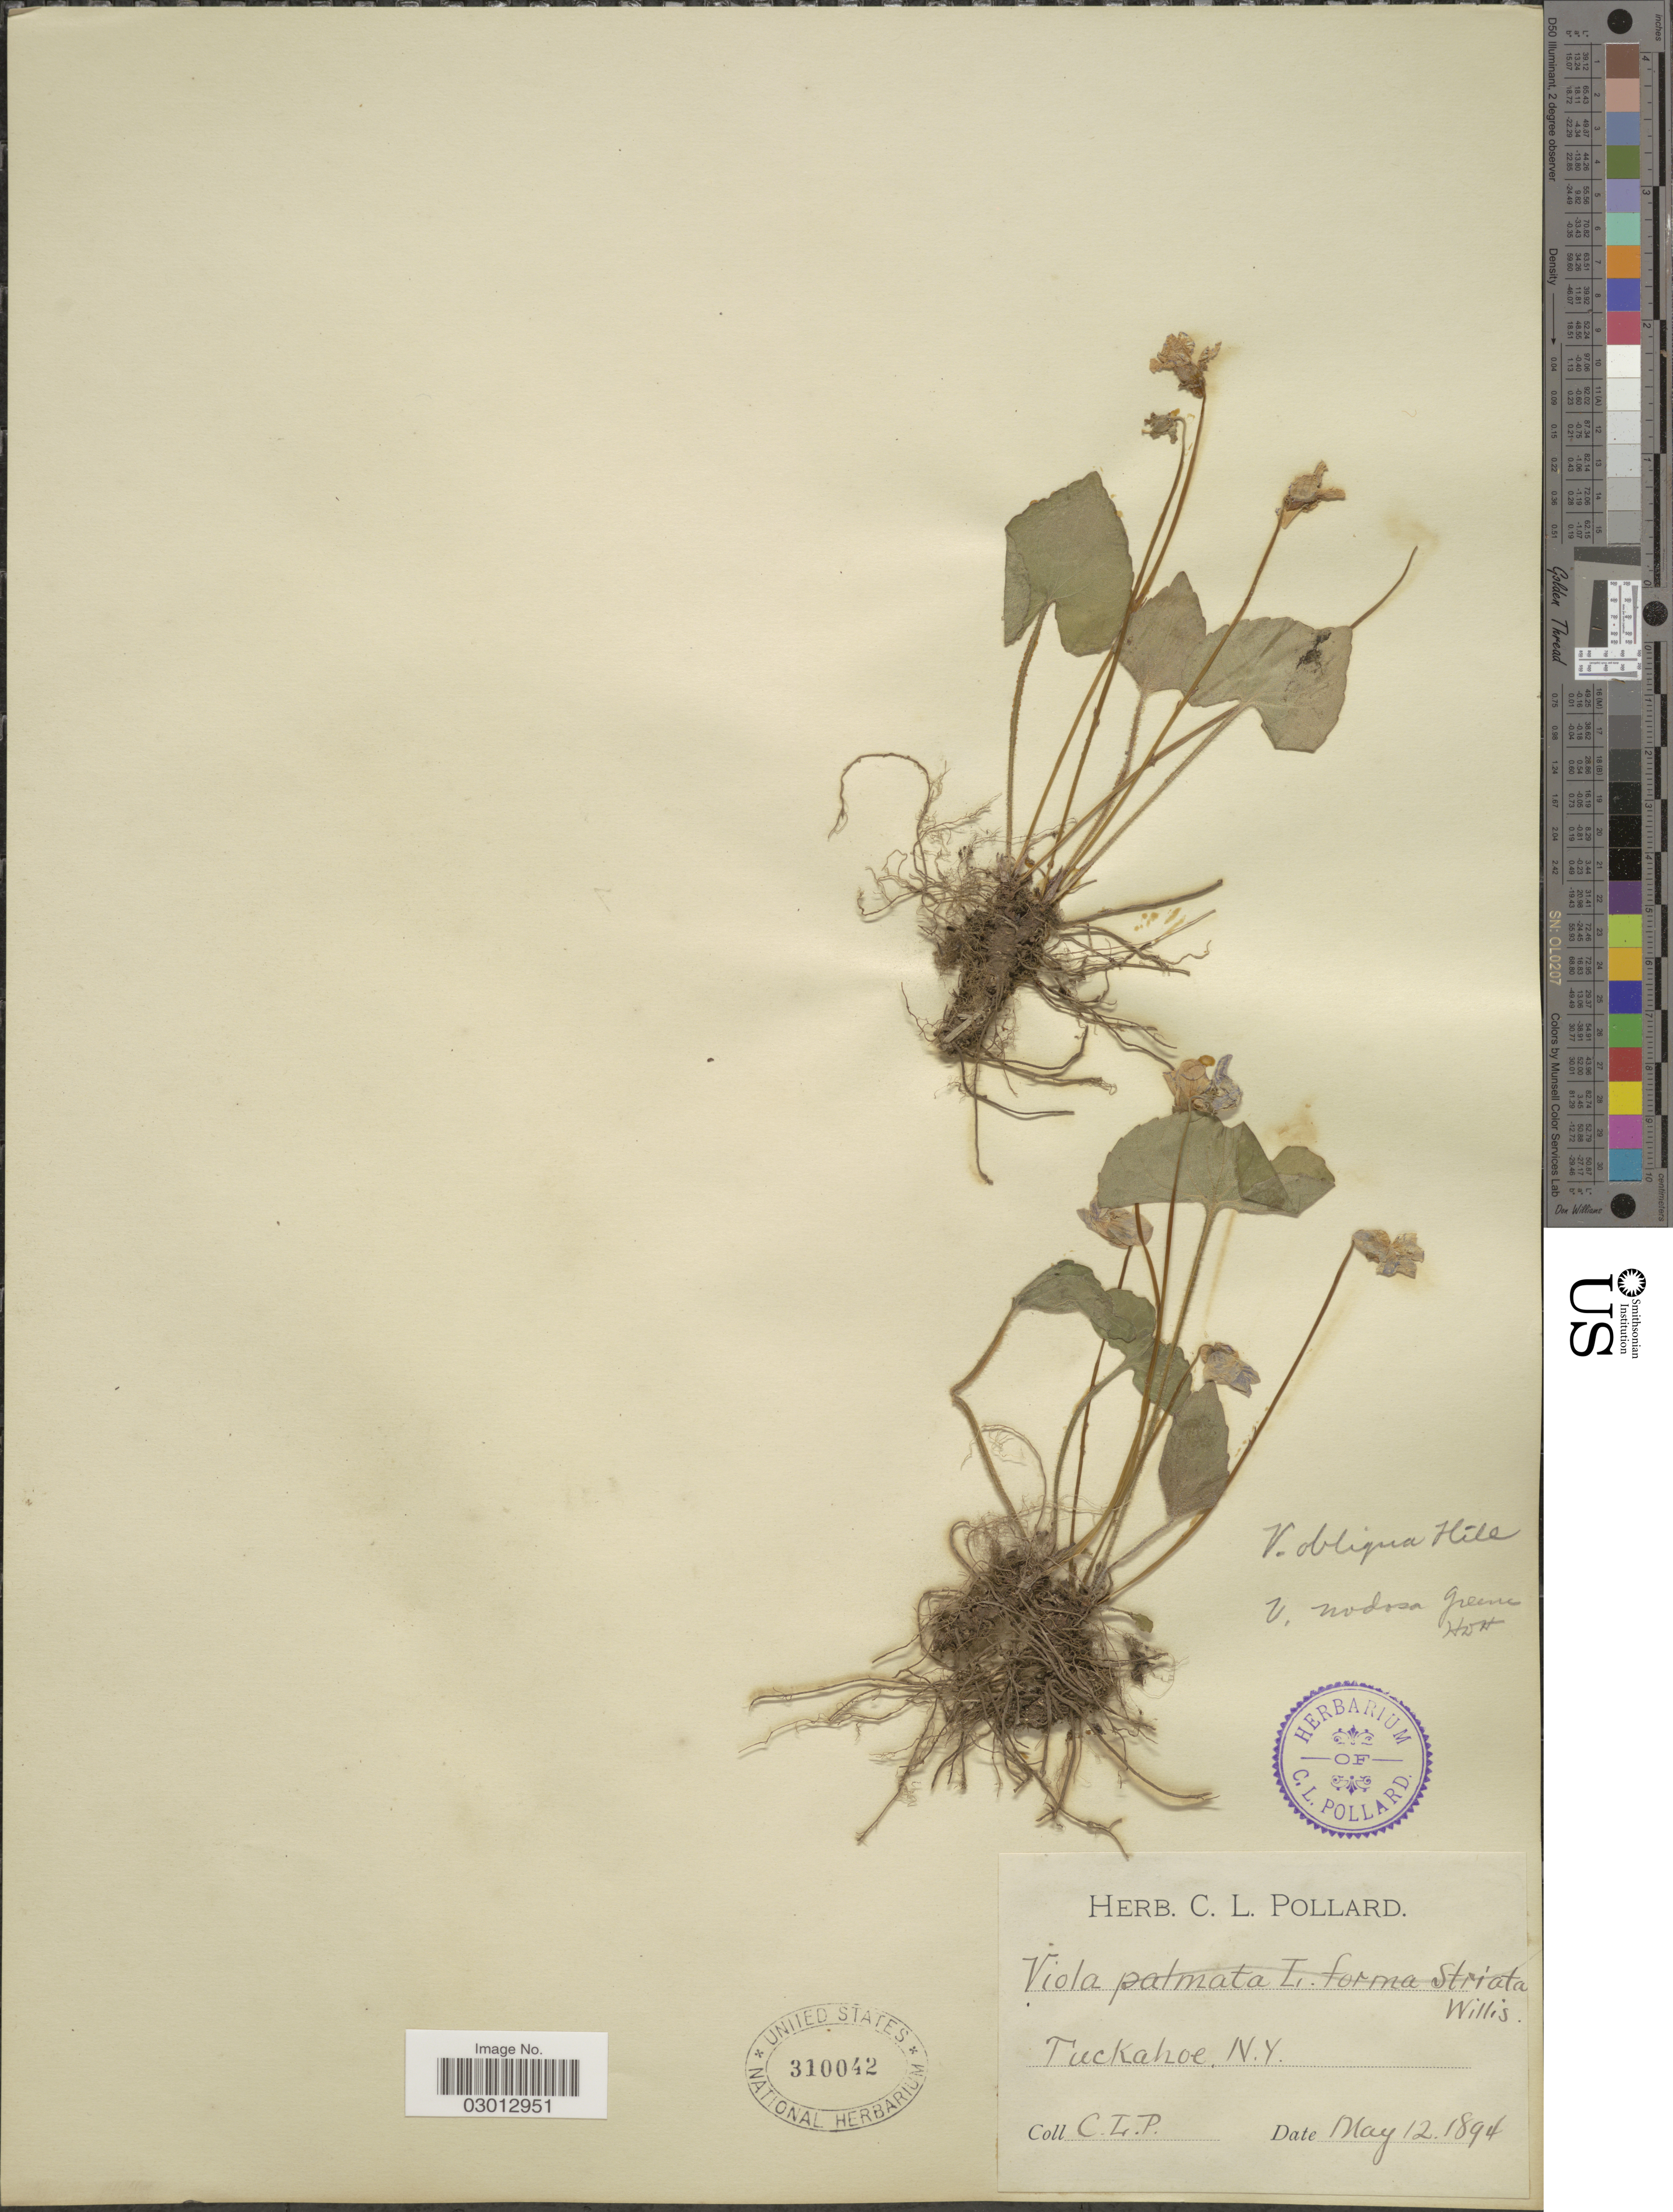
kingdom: Plantae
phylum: Tracheophyta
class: Magnoliopsida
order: Malpighiales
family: Violaceae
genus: Viola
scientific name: Viola papilionacea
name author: Pursh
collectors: C. L. Pollard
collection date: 1894-05-12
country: United States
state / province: New York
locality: Tuckahoe, N. Y.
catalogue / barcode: US 310042